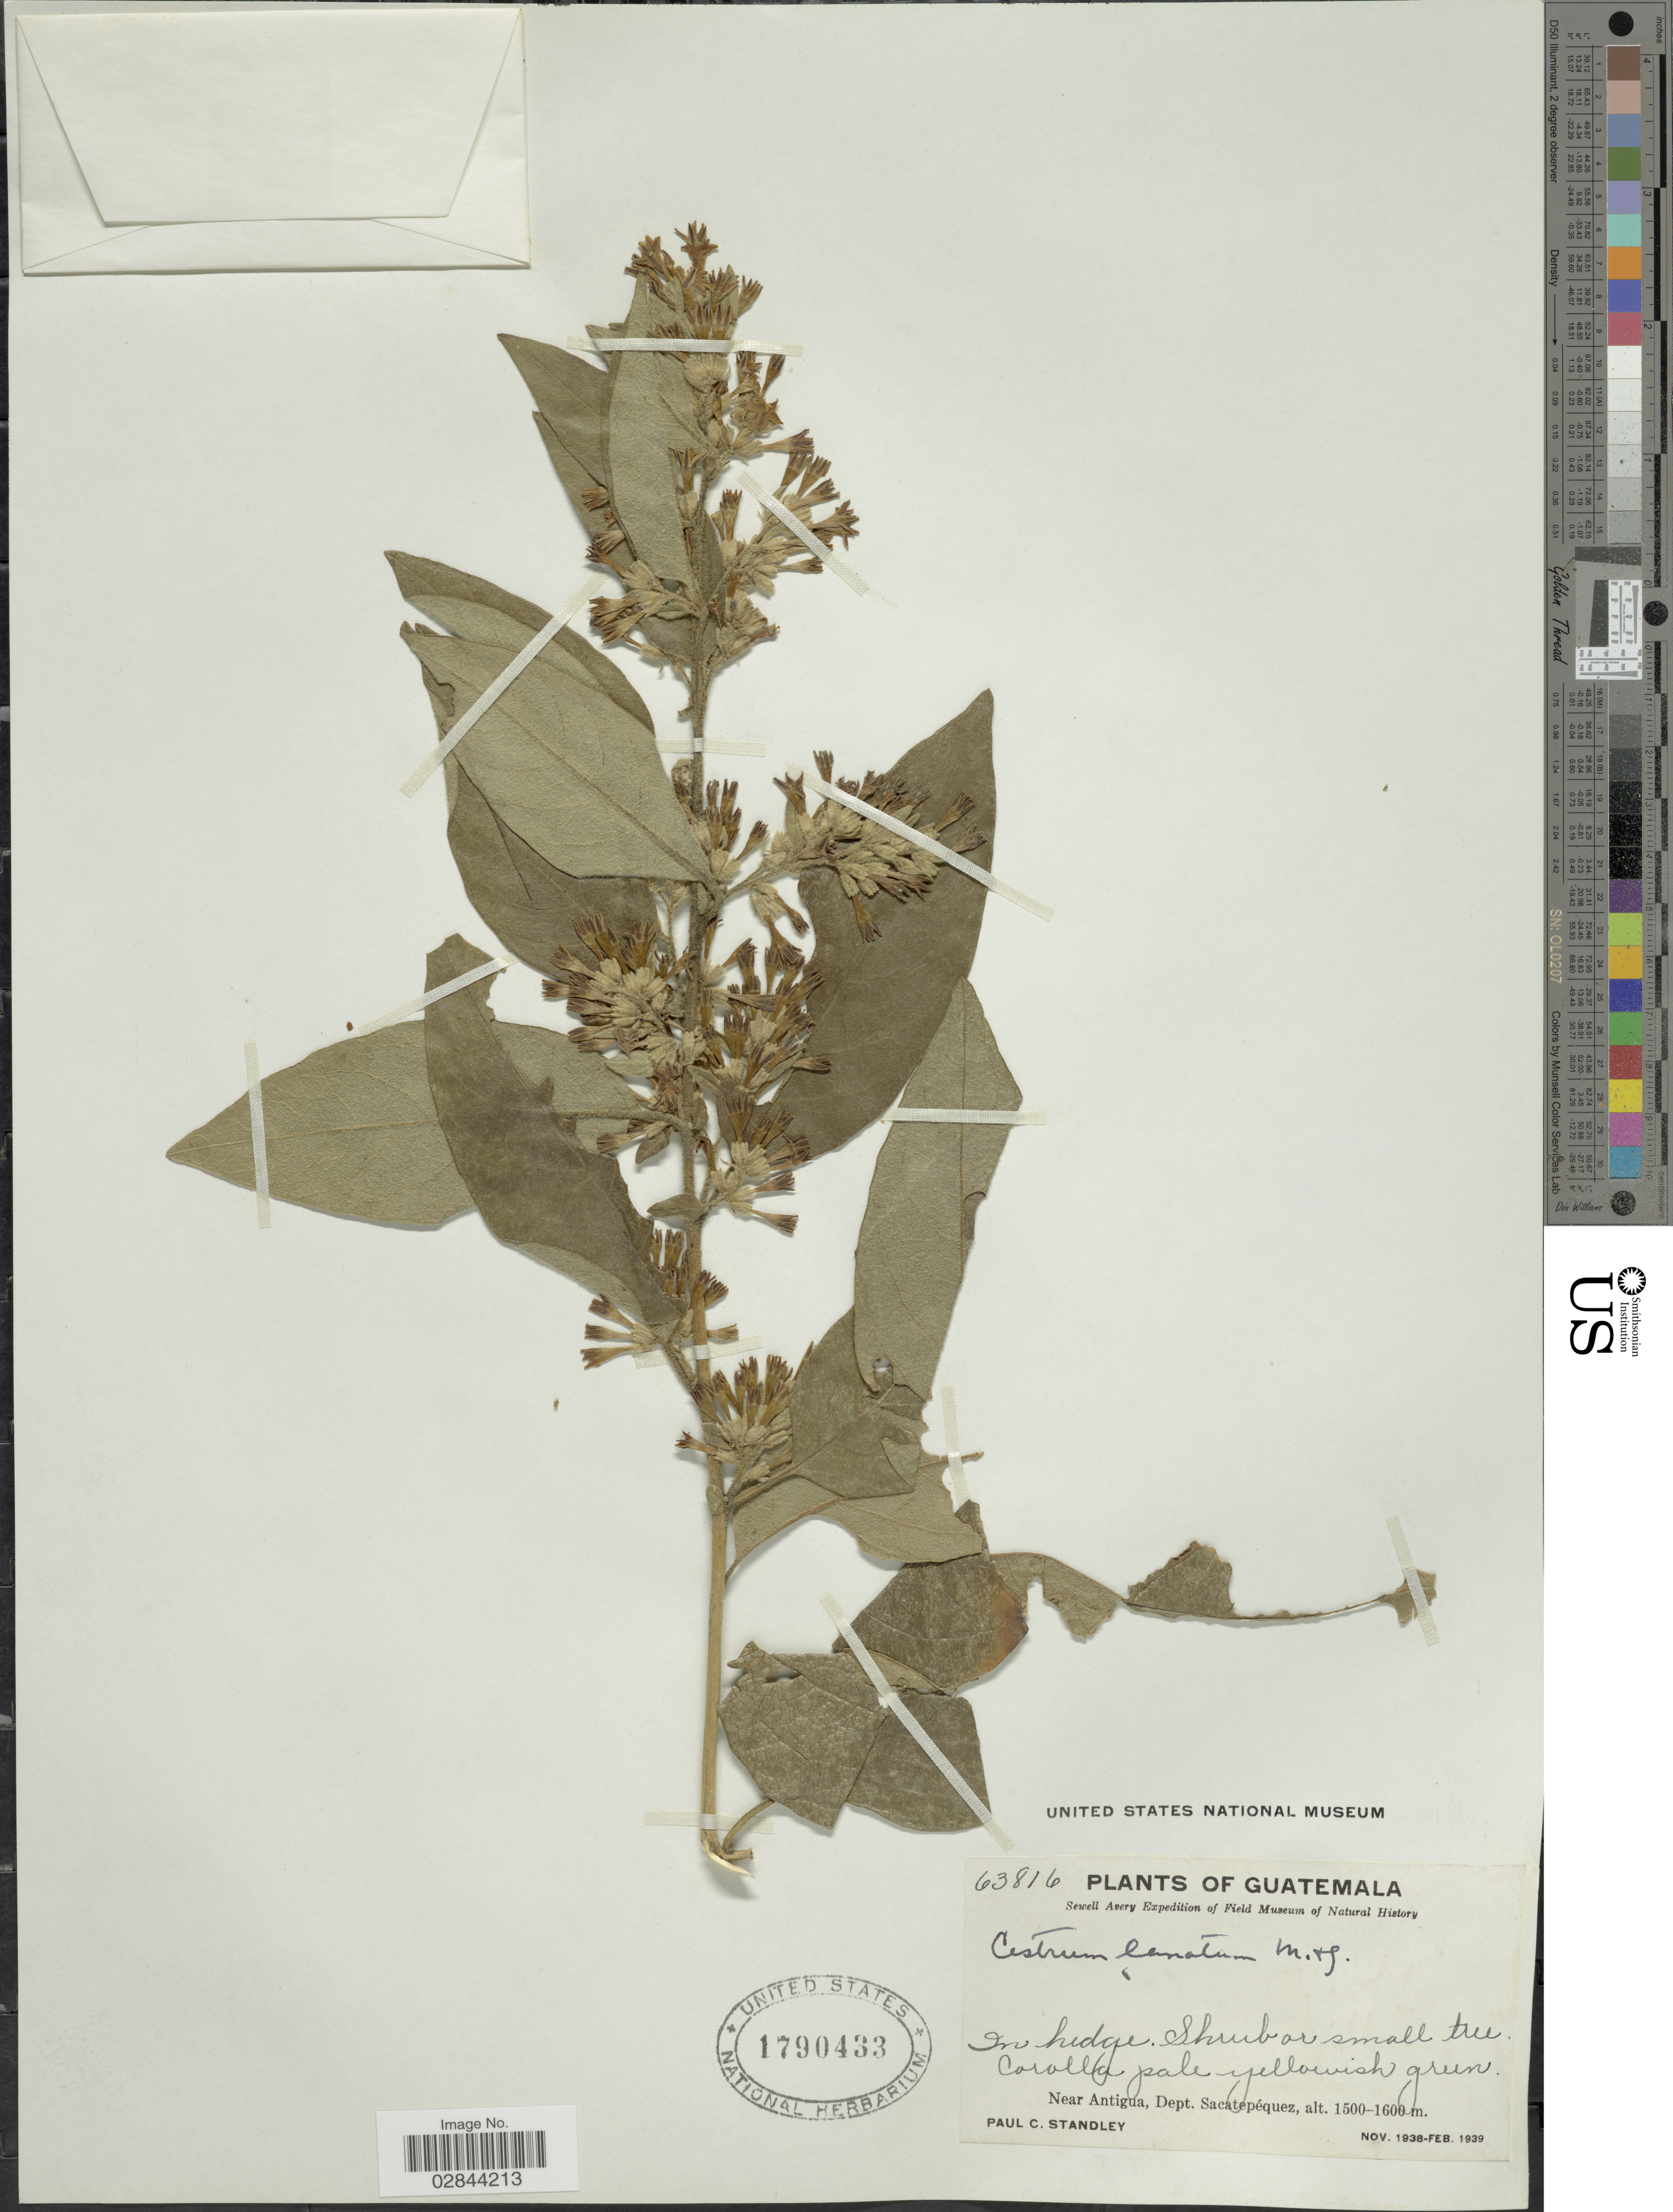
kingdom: Plantae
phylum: Tracheophyta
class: Magnoliopsida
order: Solanales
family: Solanaceae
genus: Cestrum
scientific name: Cestrum tomentosum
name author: L. f.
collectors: P. C. Standley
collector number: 63816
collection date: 1938-11/1939-02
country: Guatemala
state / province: Sacatepéquez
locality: Near Antigua, Dept. Sacatepéquez.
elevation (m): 1500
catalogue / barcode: US 1790433